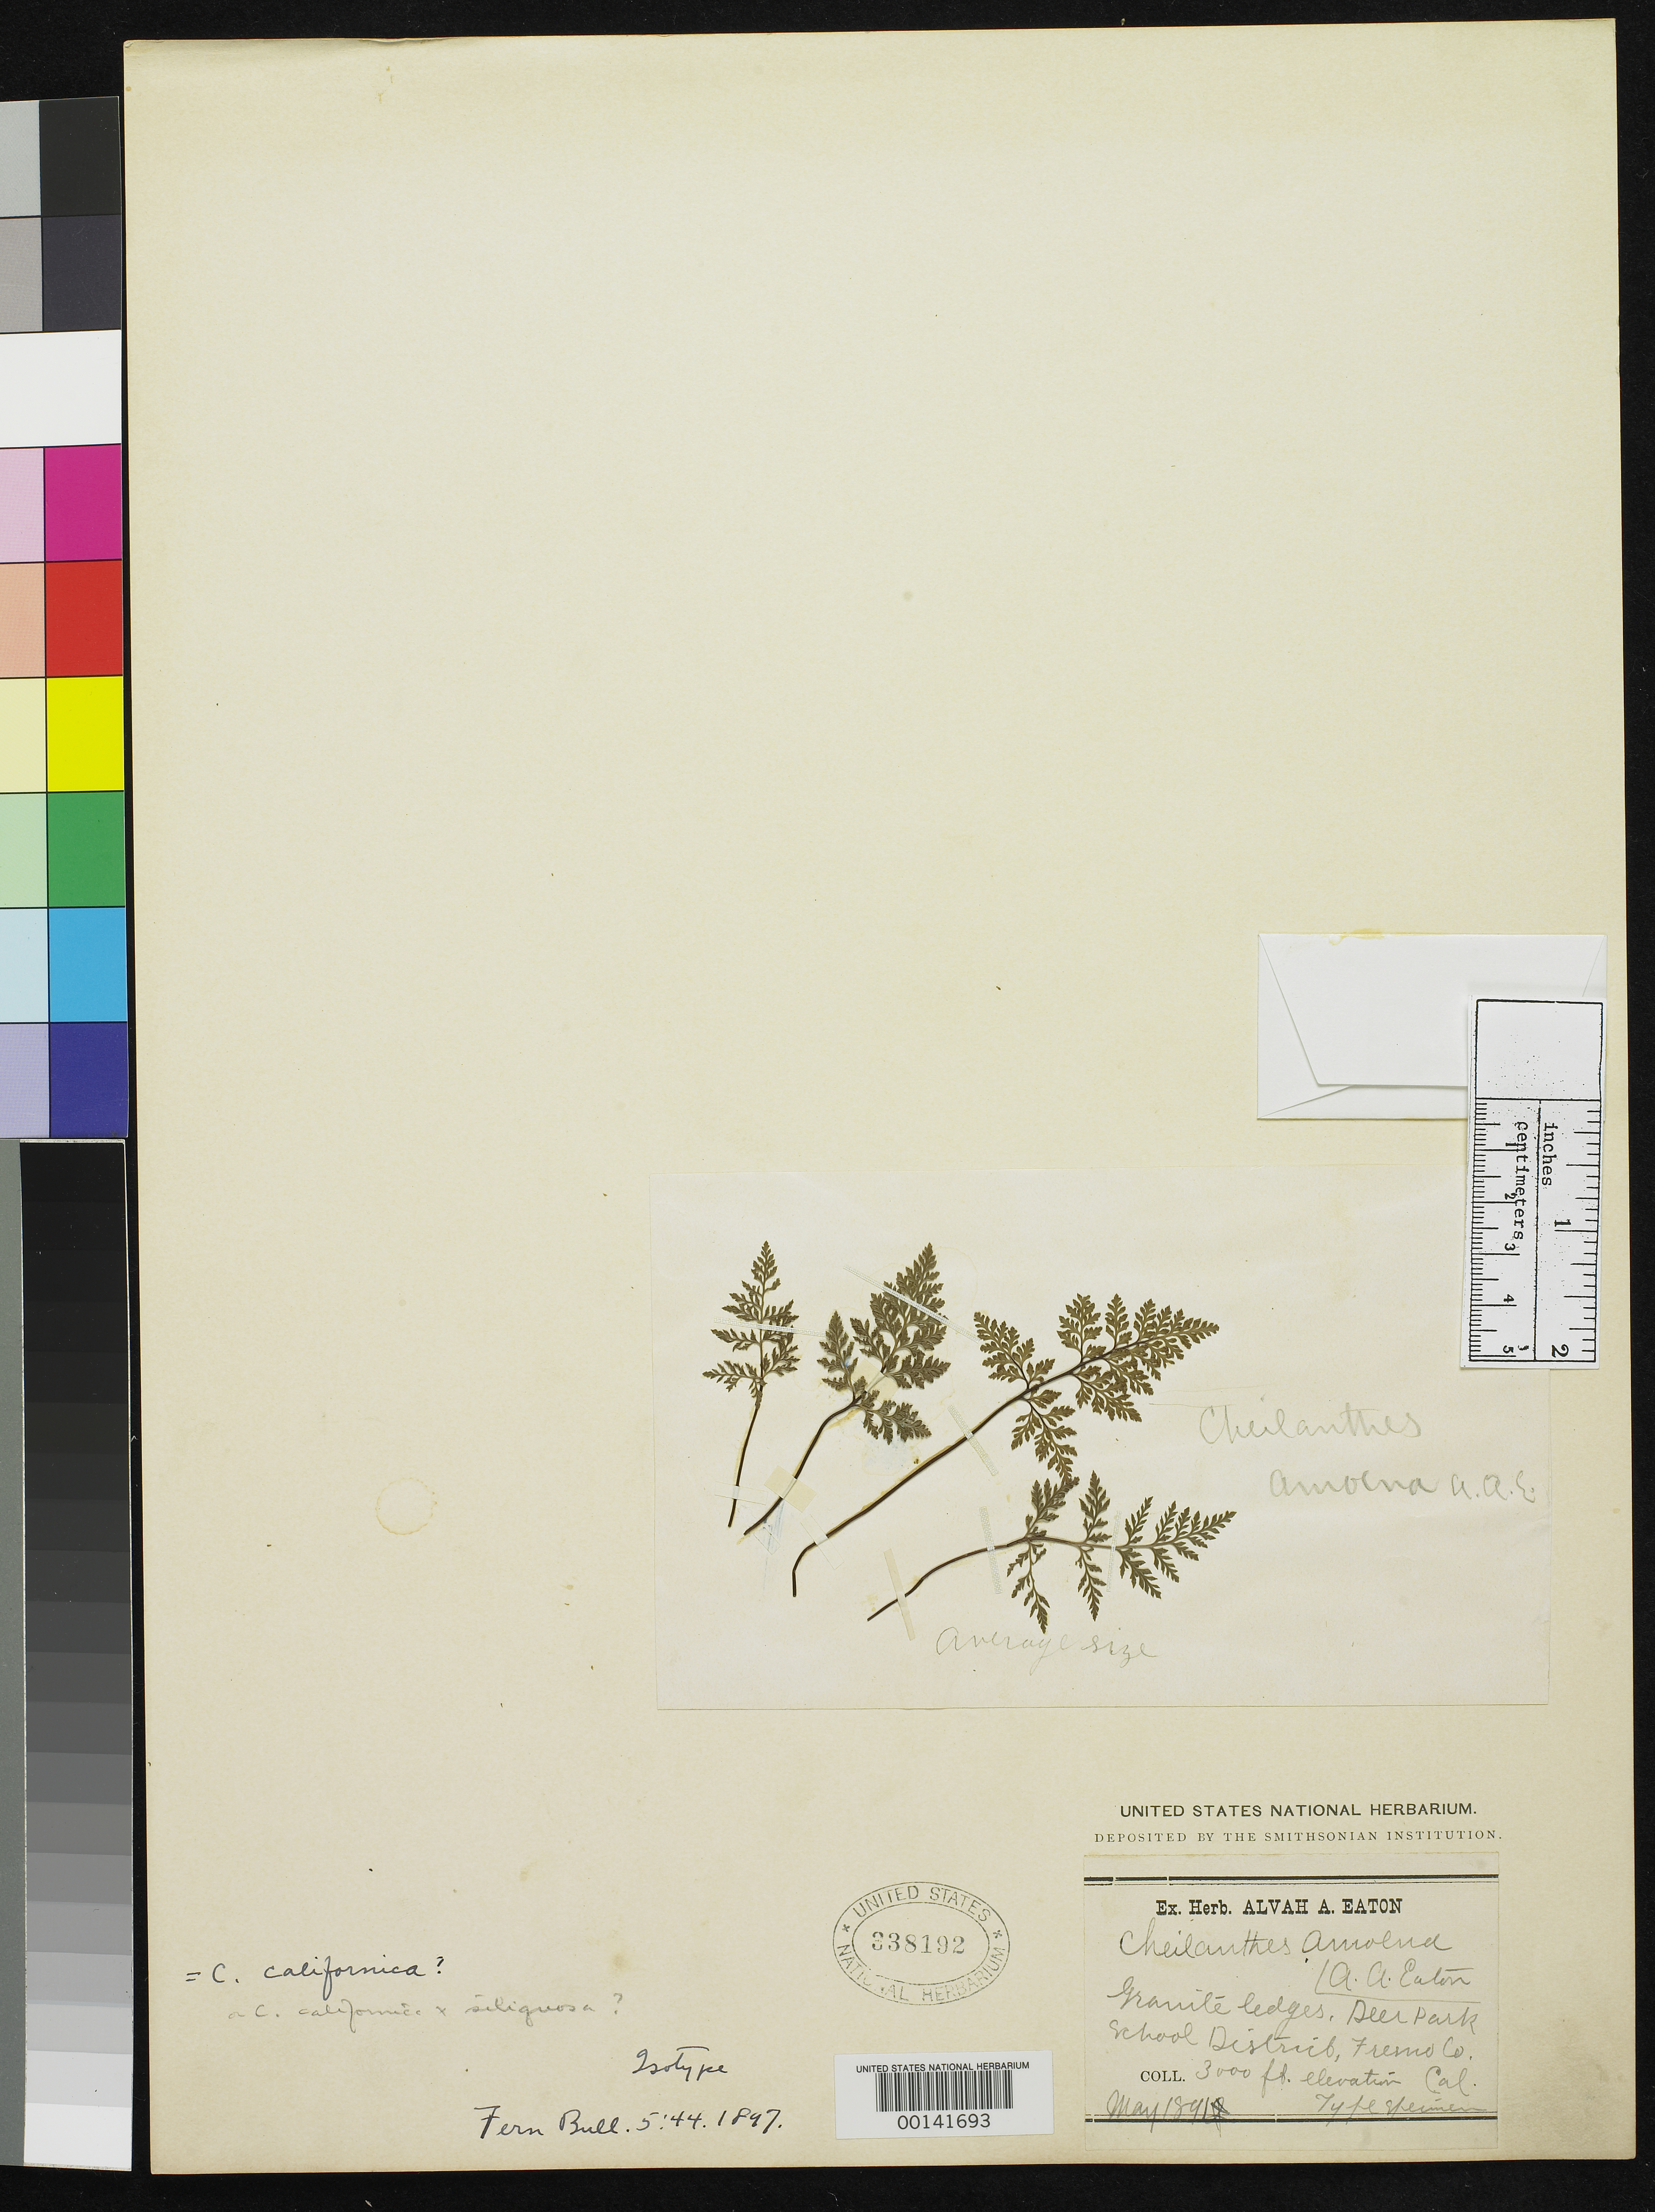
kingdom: Plantae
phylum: Tracheophyta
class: Polypodiopsida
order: Polypodiales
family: Pteridaceae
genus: Cheilanthes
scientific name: Cheilanthes amoena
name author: A.A. Eaton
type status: Type Collection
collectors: A. A. Eaton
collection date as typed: May 1891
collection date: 1891-05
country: United States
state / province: California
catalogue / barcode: US 338192